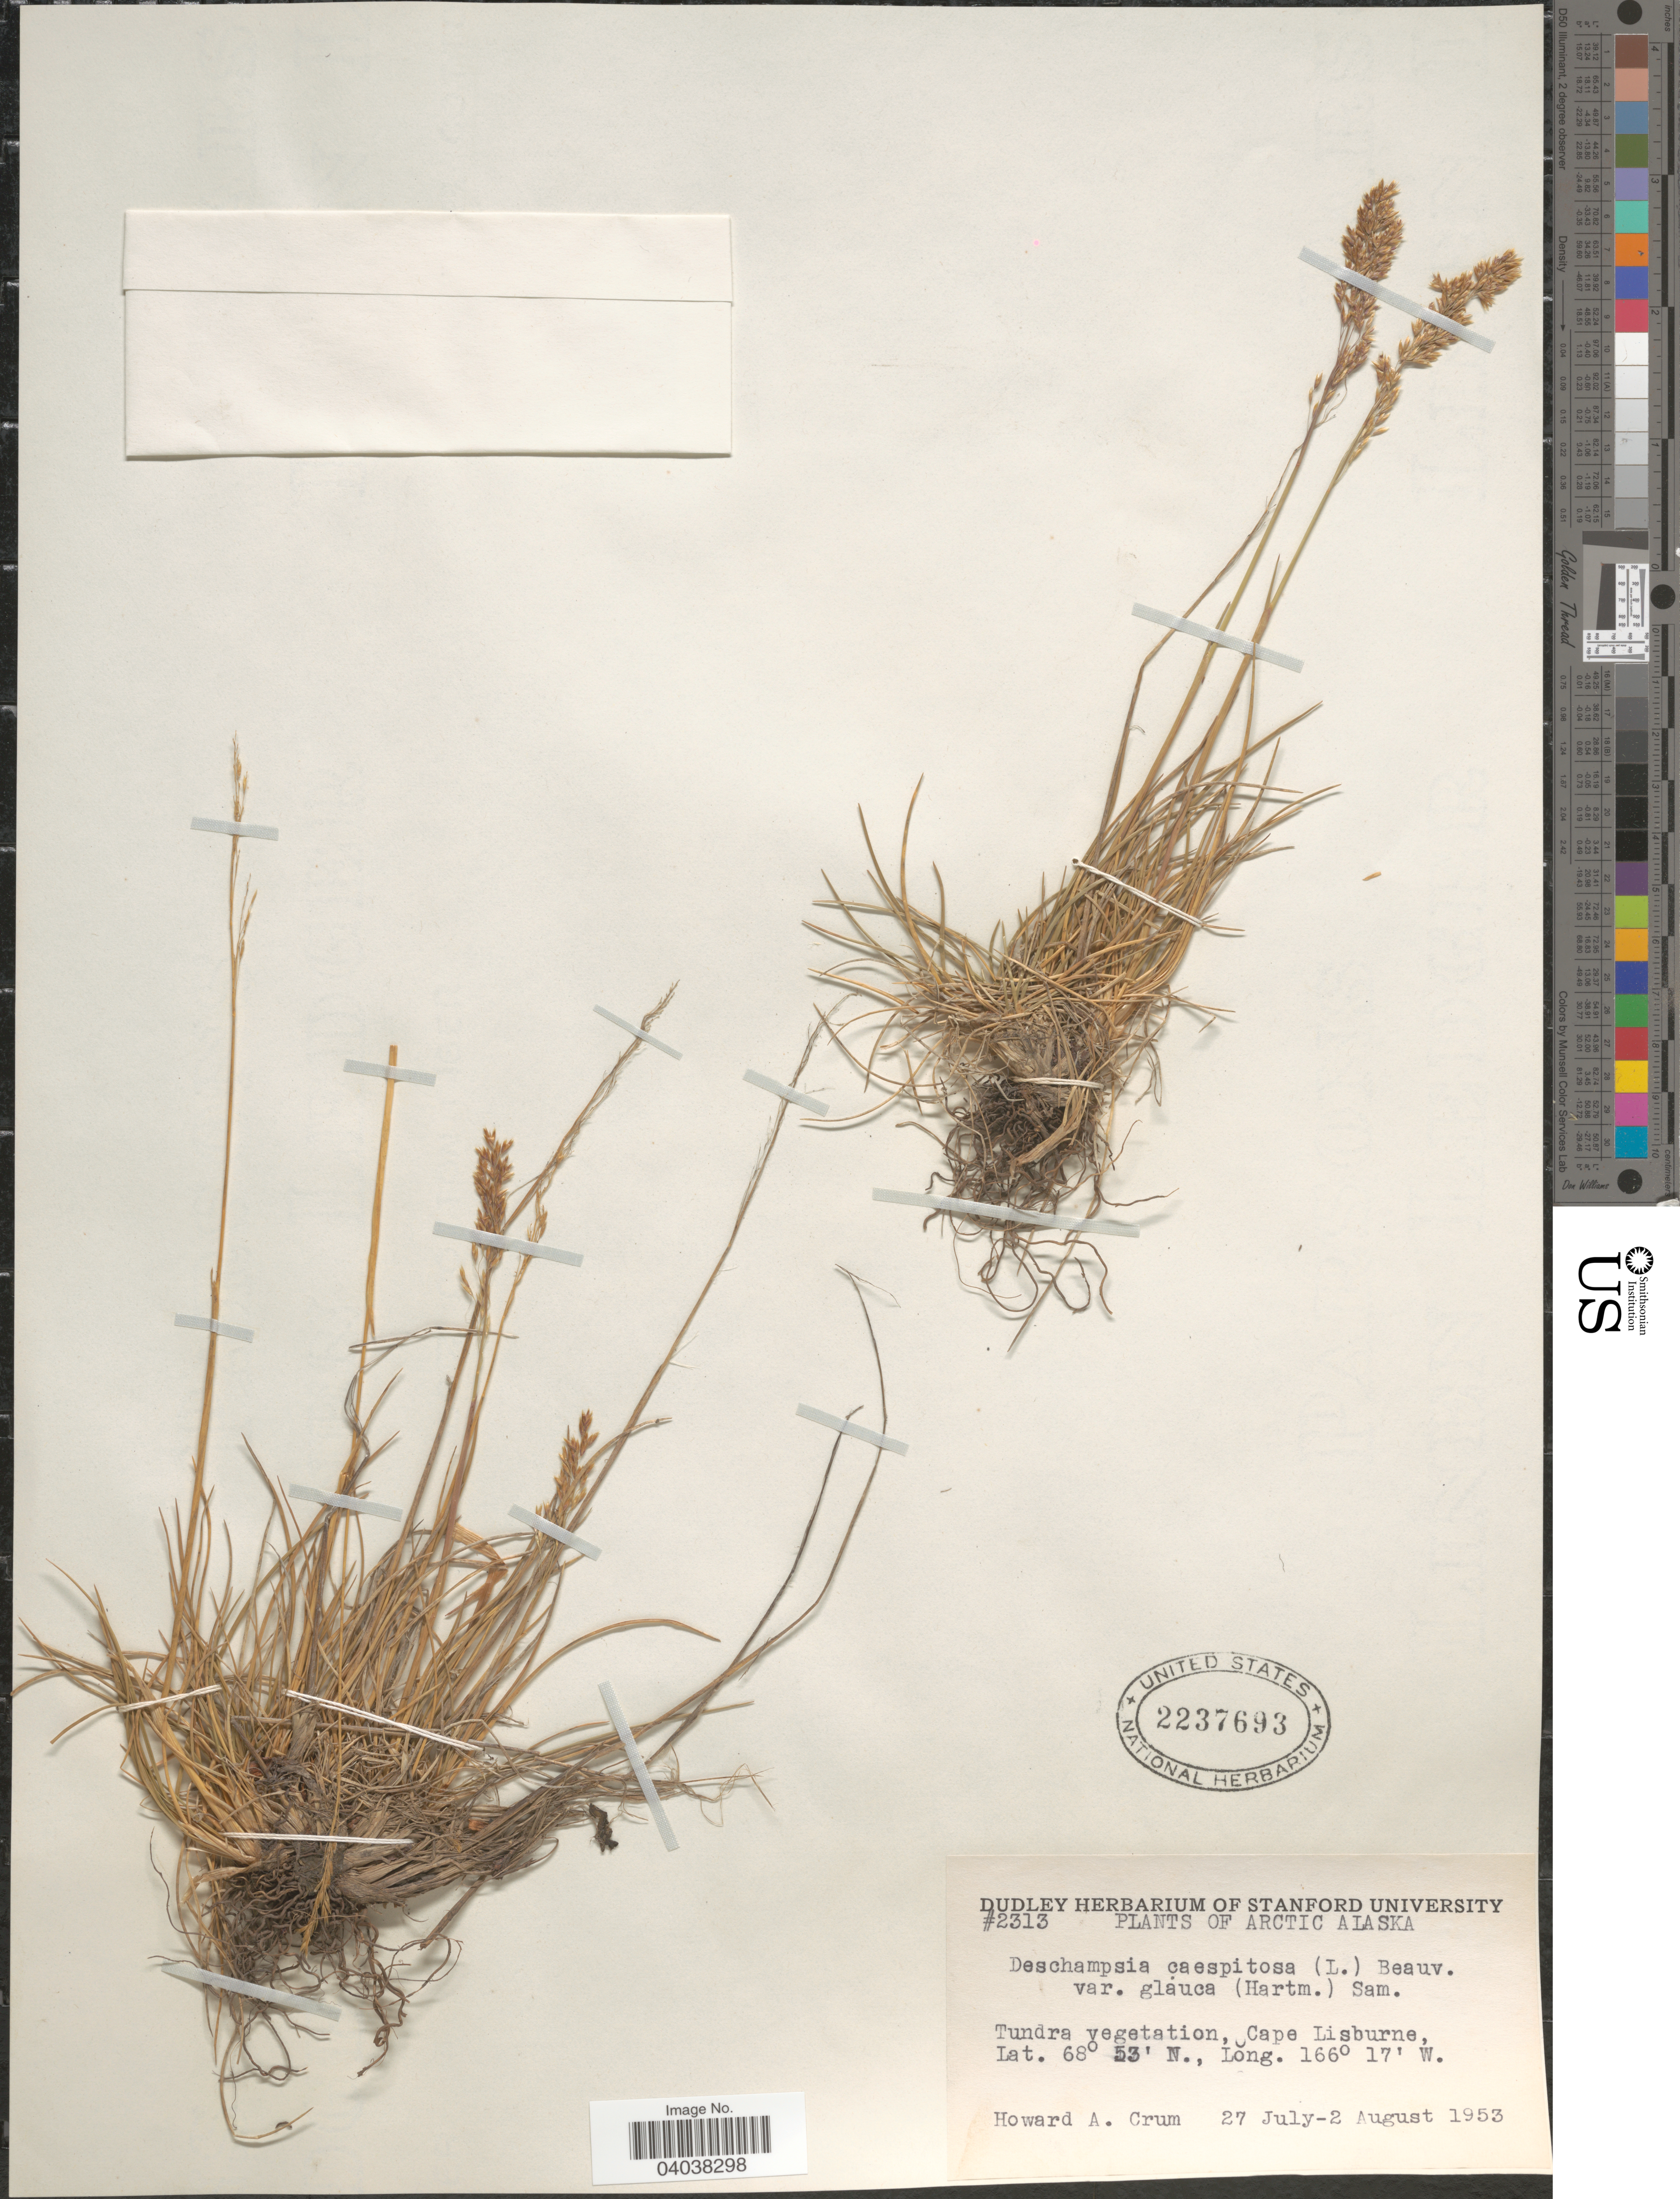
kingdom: Plantae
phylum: Tracheophyta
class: Liliopsida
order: Poales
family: Poaceae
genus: Deschampsia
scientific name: Deschampsia cespitosa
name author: (L.) P. Beauv.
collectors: H. A. Crum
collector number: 2313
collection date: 1953-07-27/1953-08-02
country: United States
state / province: Alaska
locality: Arctic Alaska. Tundra vegetation, Cape lisburne.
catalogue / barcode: US 2237693